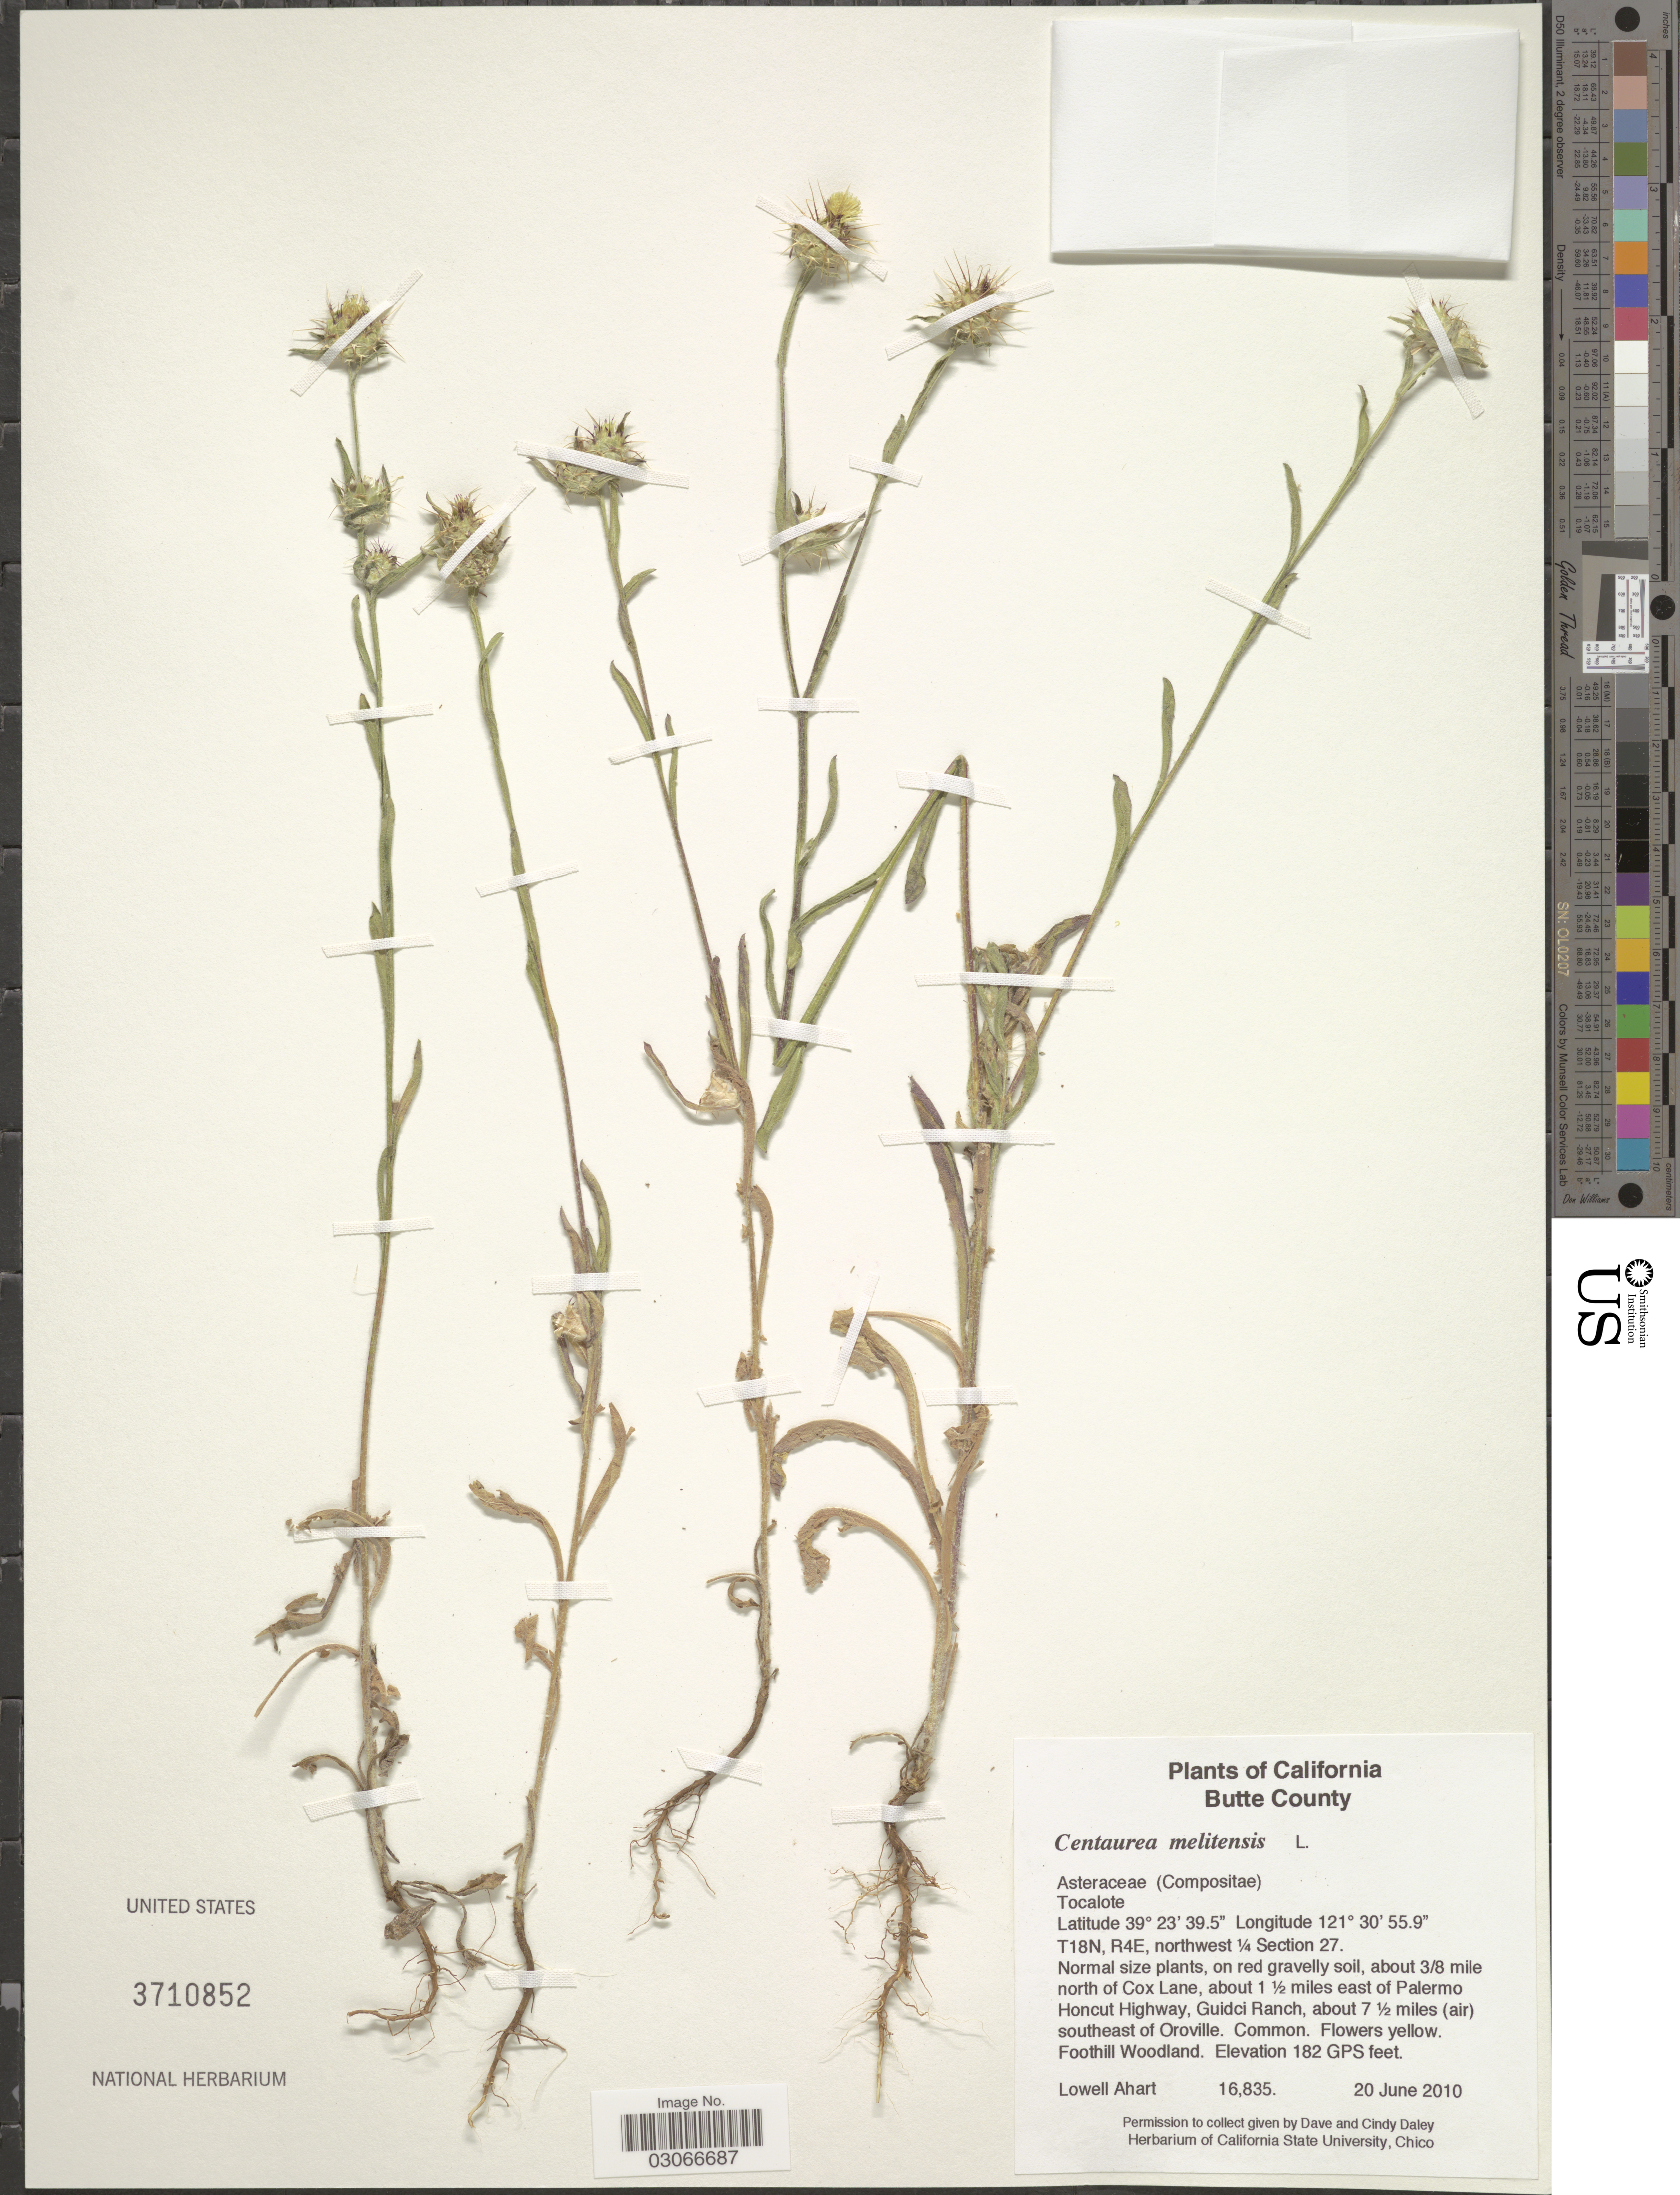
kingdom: Plantae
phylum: Tracheophyta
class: Magnoliopsida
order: Asterales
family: Asteraceae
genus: Centaurea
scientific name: Centaurea melitensis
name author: L.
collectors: L. Ahart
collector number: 16835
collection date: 2010-06-20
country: United States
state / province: California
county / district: Butte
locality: Butte County. T18N, R4E, northwest ¼ Section 27. About 3/8 mile north of Cox Lane, about 1 ½ miles east of Palermo Honcut Highway, Guidci Ranch, about 7 ½ miles (air) southeast of Oroville.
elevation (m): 55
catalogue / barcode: US 3710852